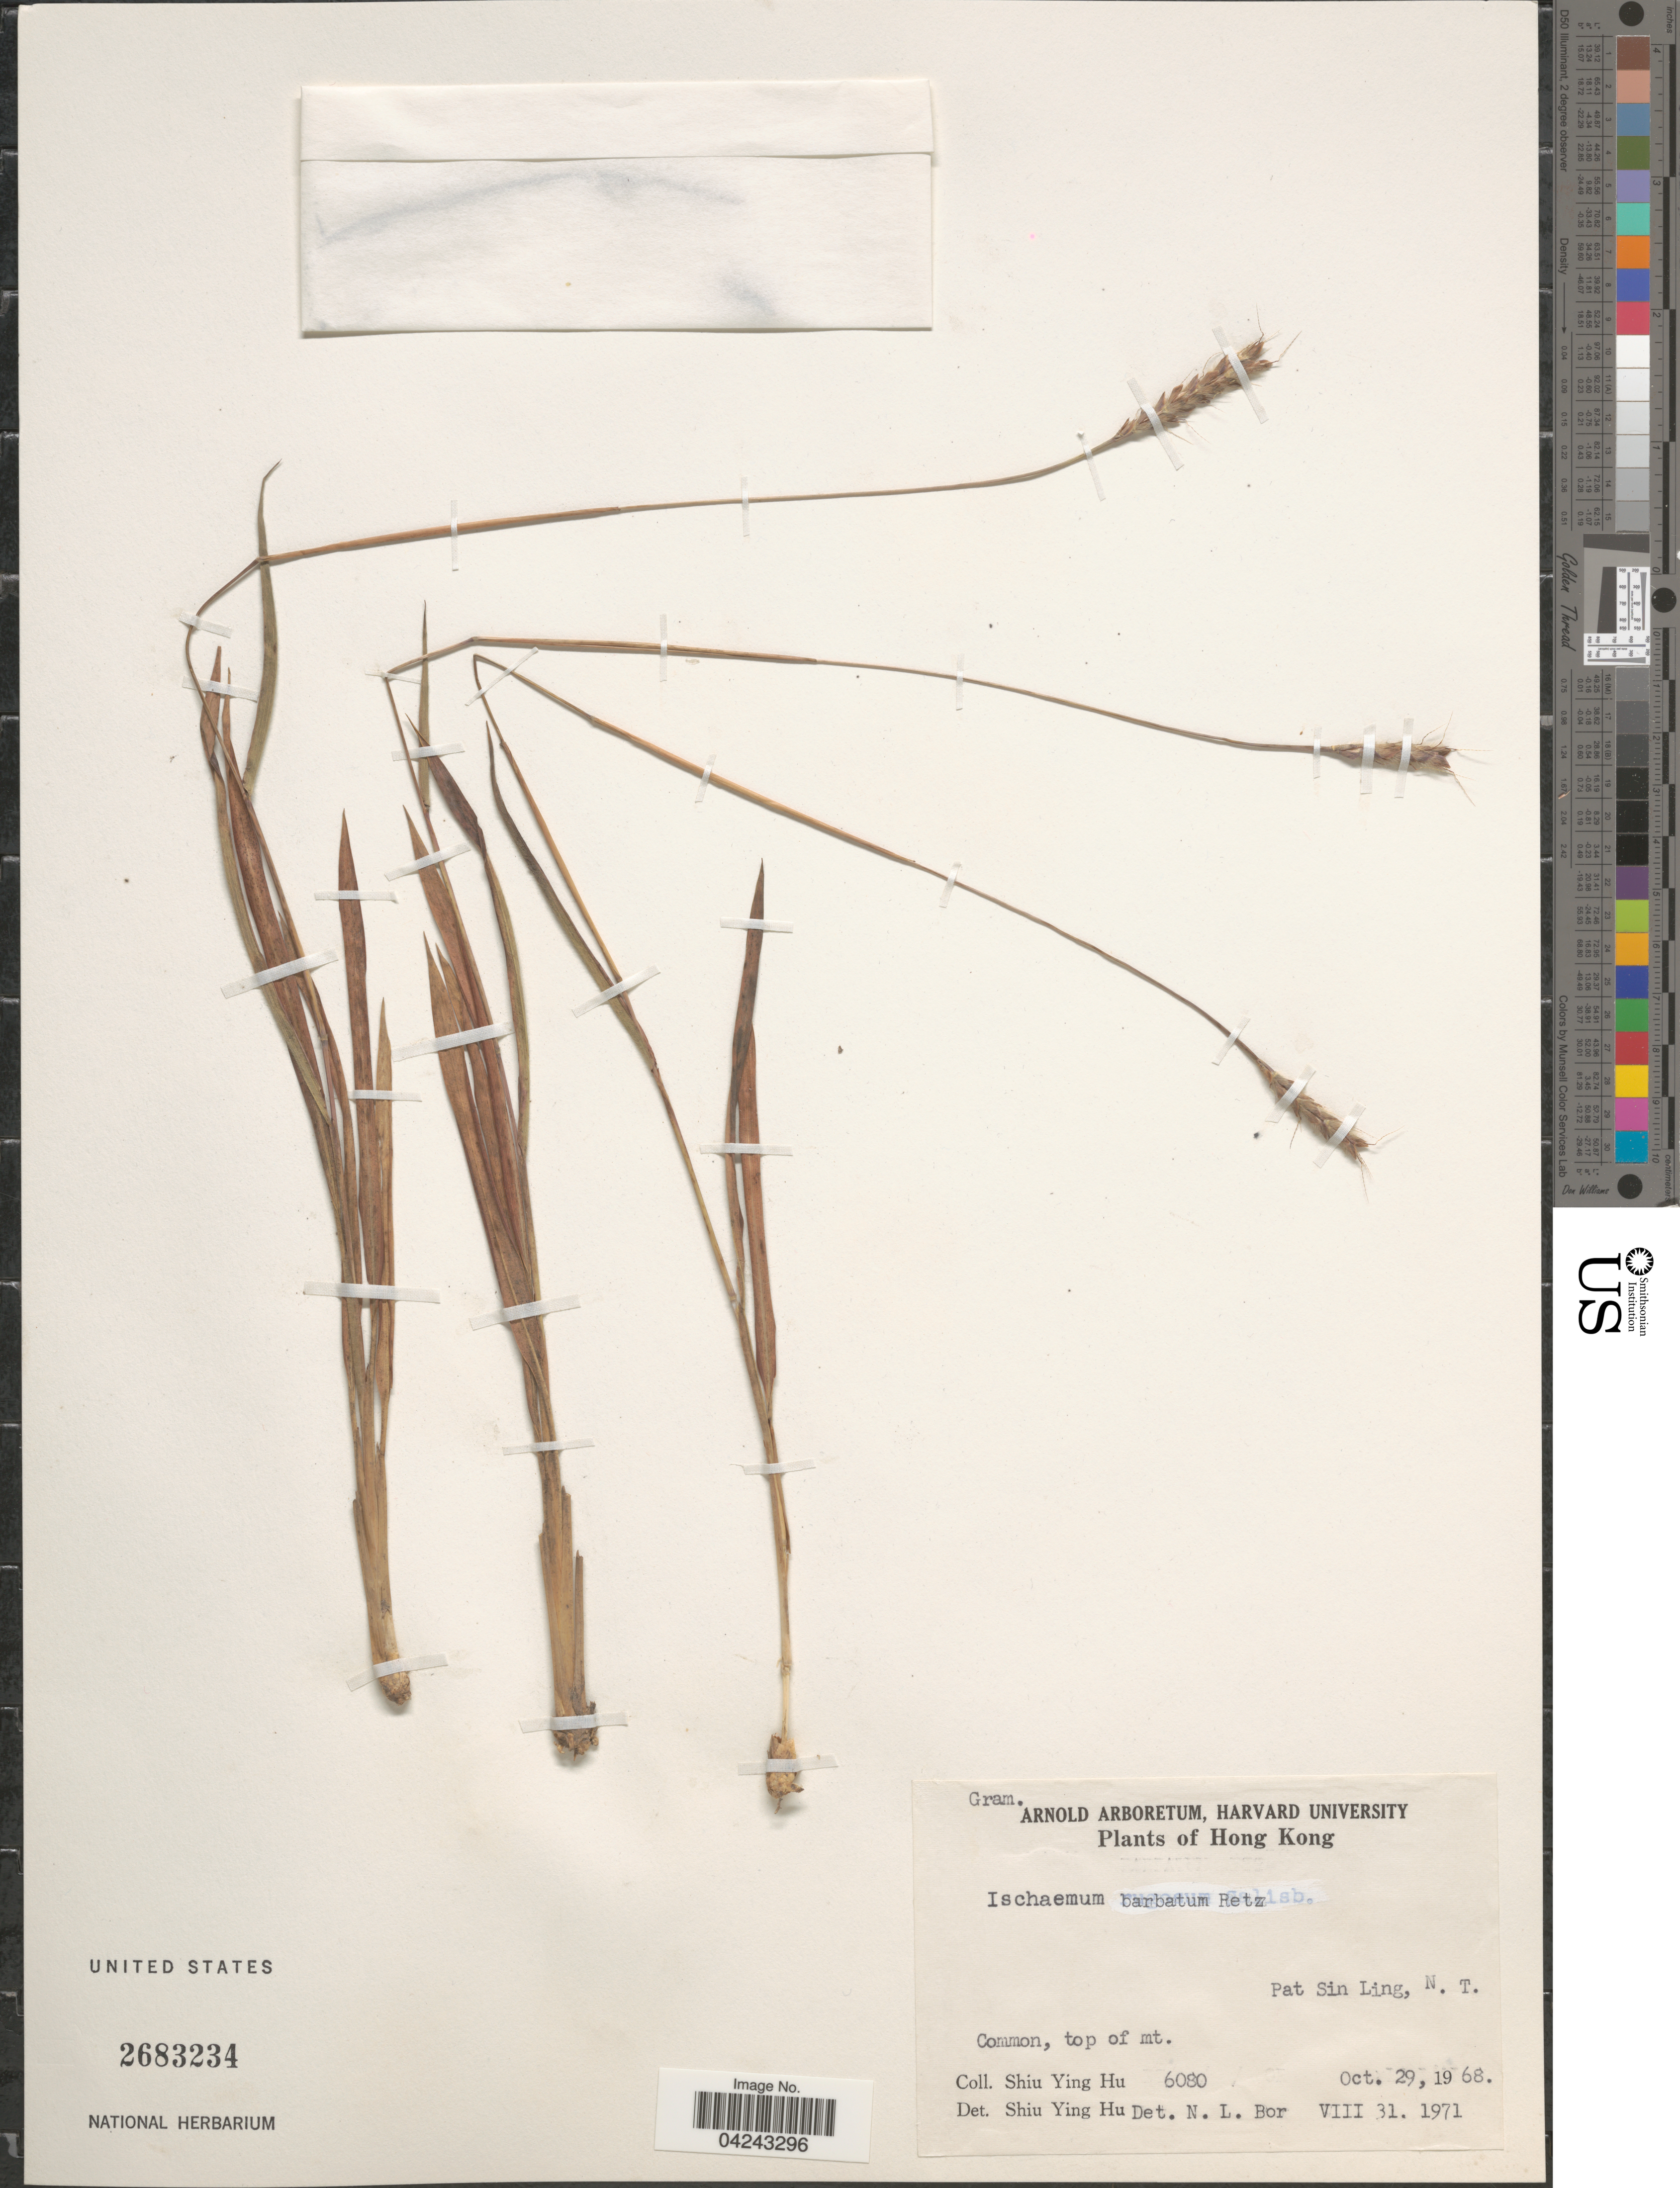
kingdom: Plantae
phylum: Tracheophyta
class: Liliopsida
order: Poales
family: Poaceae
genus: Ischaemum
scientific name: Ischaemum barbatum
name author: Blume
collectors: S. Y. Hu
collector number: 6080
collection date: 1968-10-29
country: China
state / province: Hong Kong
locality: Pat Sin Ling, N. T.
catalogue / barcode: US 2683234